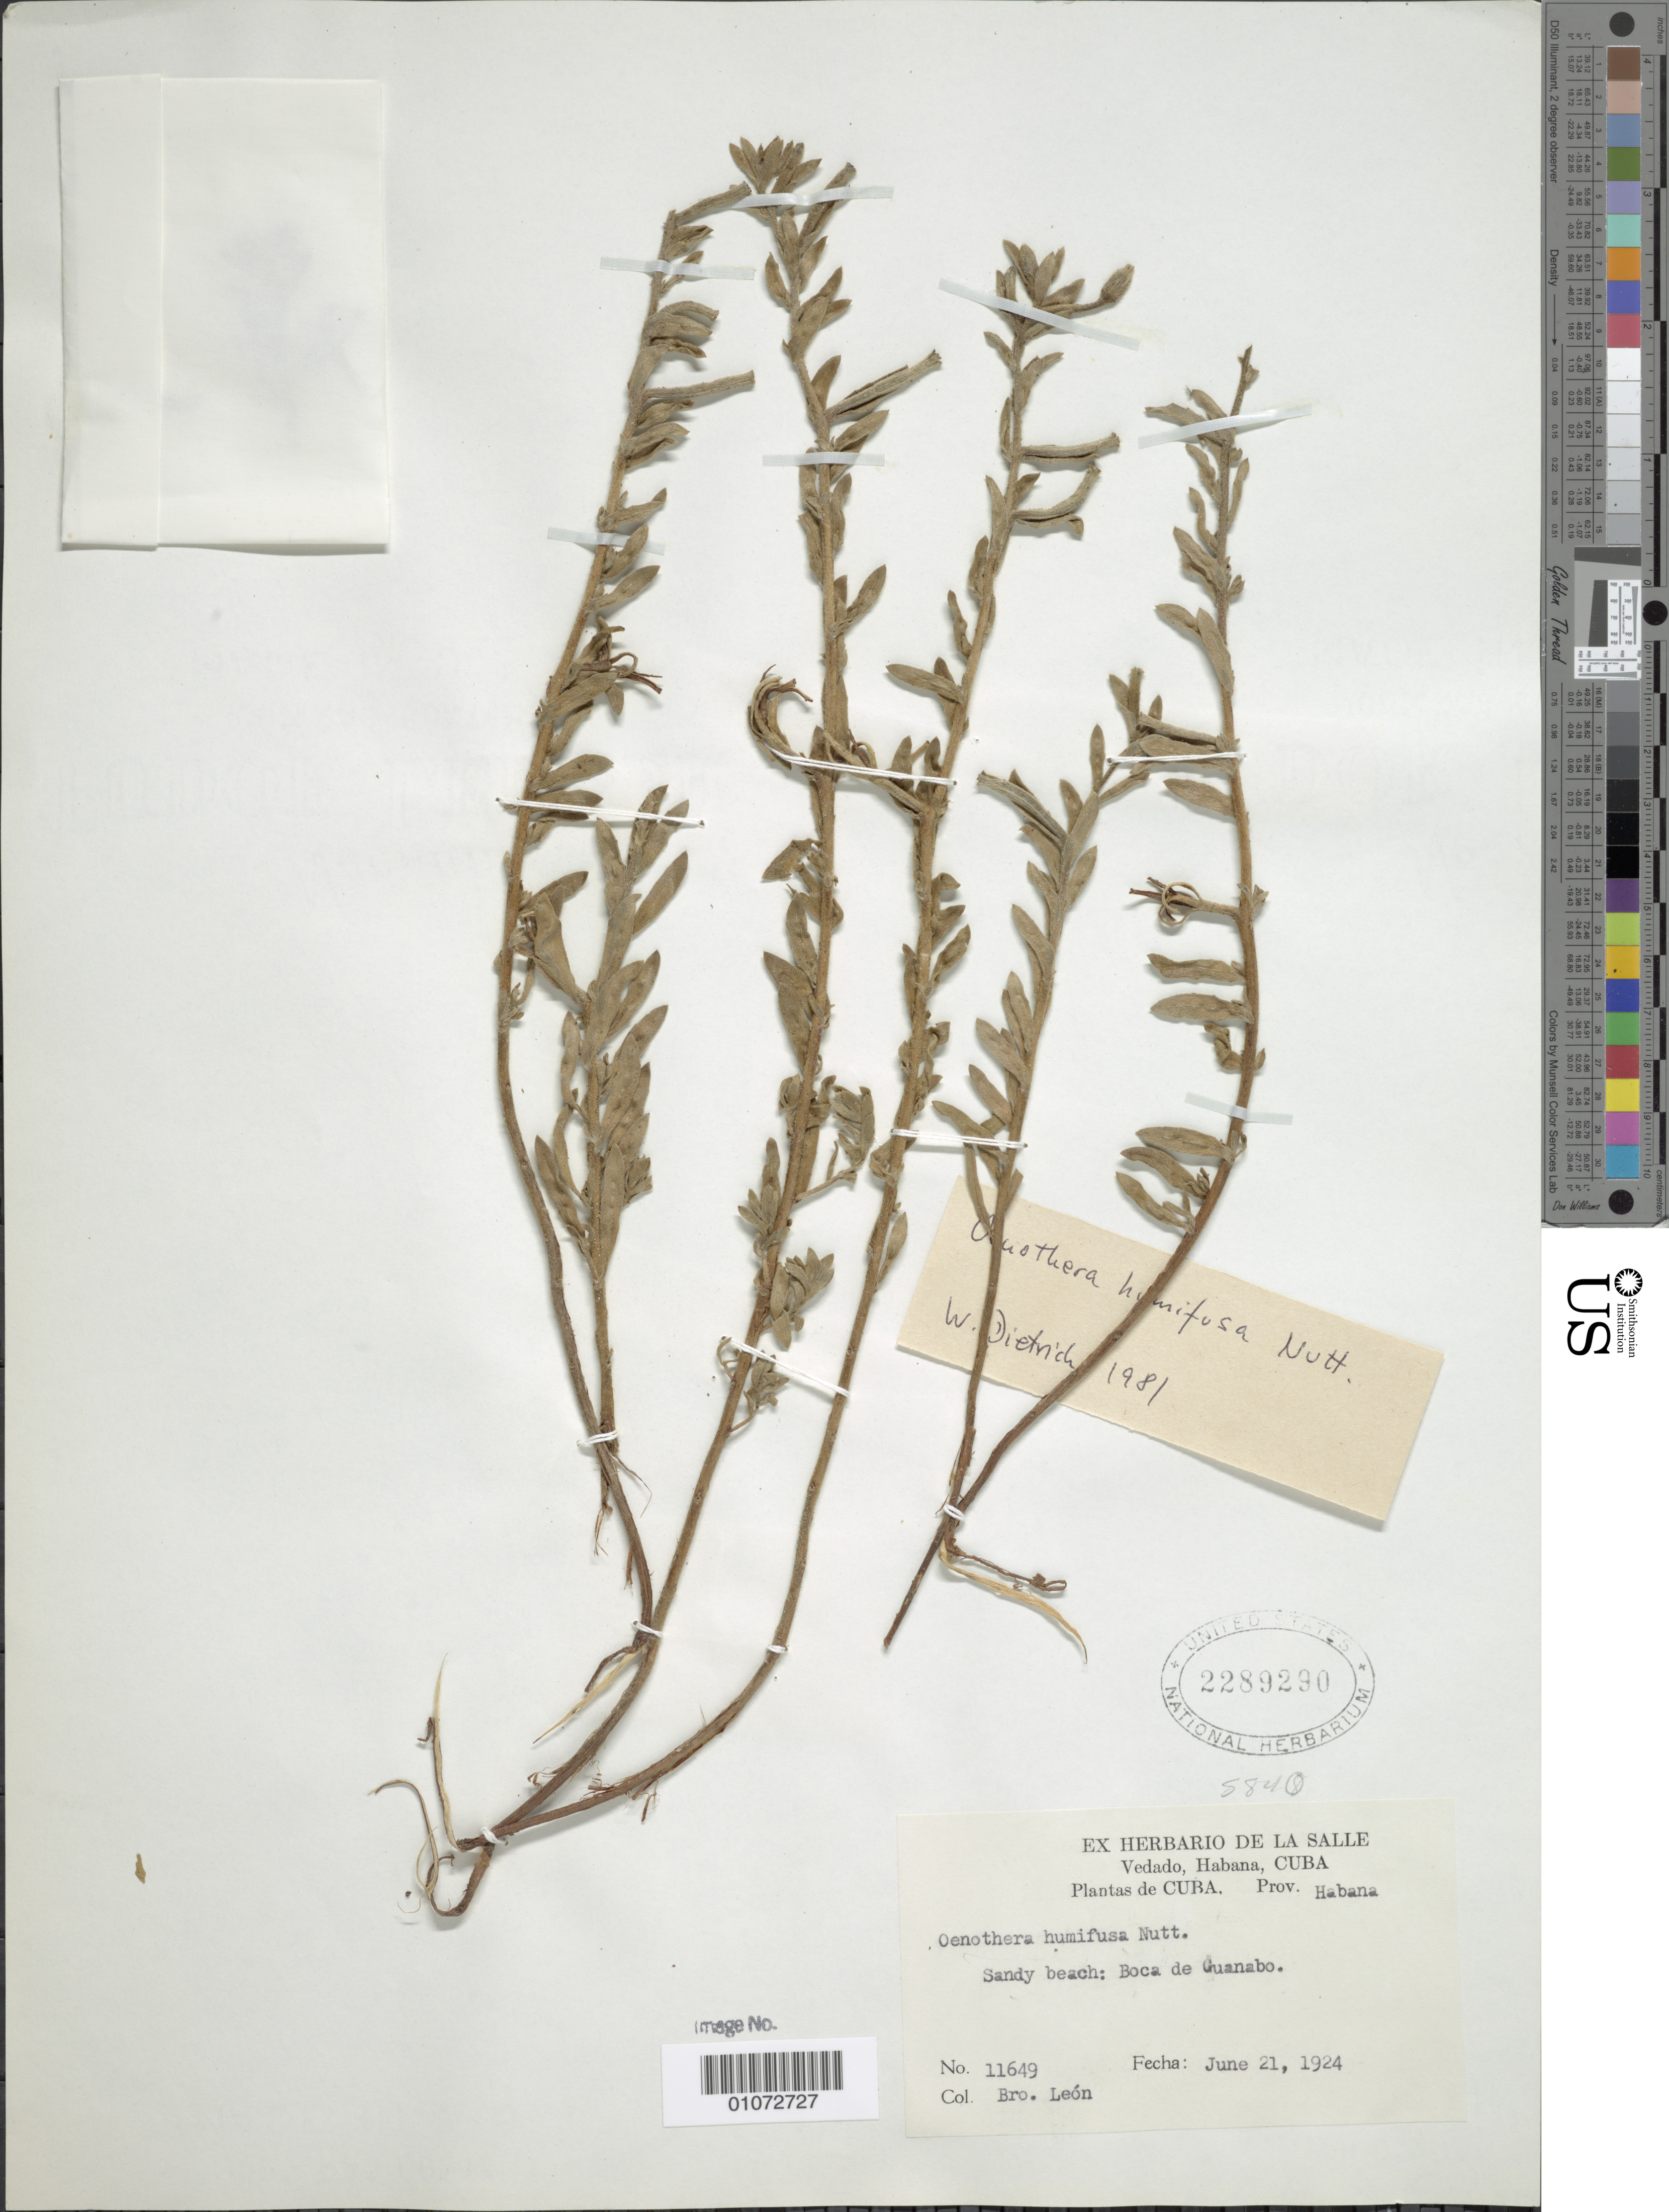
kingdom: Plantae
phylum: Tracheophyta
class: Magnoliopsida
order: Myrtales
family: Onagraceae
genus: Oenothera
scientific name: Oenothera humifusa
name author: Nutt.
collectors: Bro. León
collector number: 11649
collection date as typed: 21 Jun 1924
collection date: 1924-06-21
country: Cuba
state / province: La Habana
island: Cuba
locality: Sandy beach: Boca de Guanabo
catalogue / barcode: US 2289290